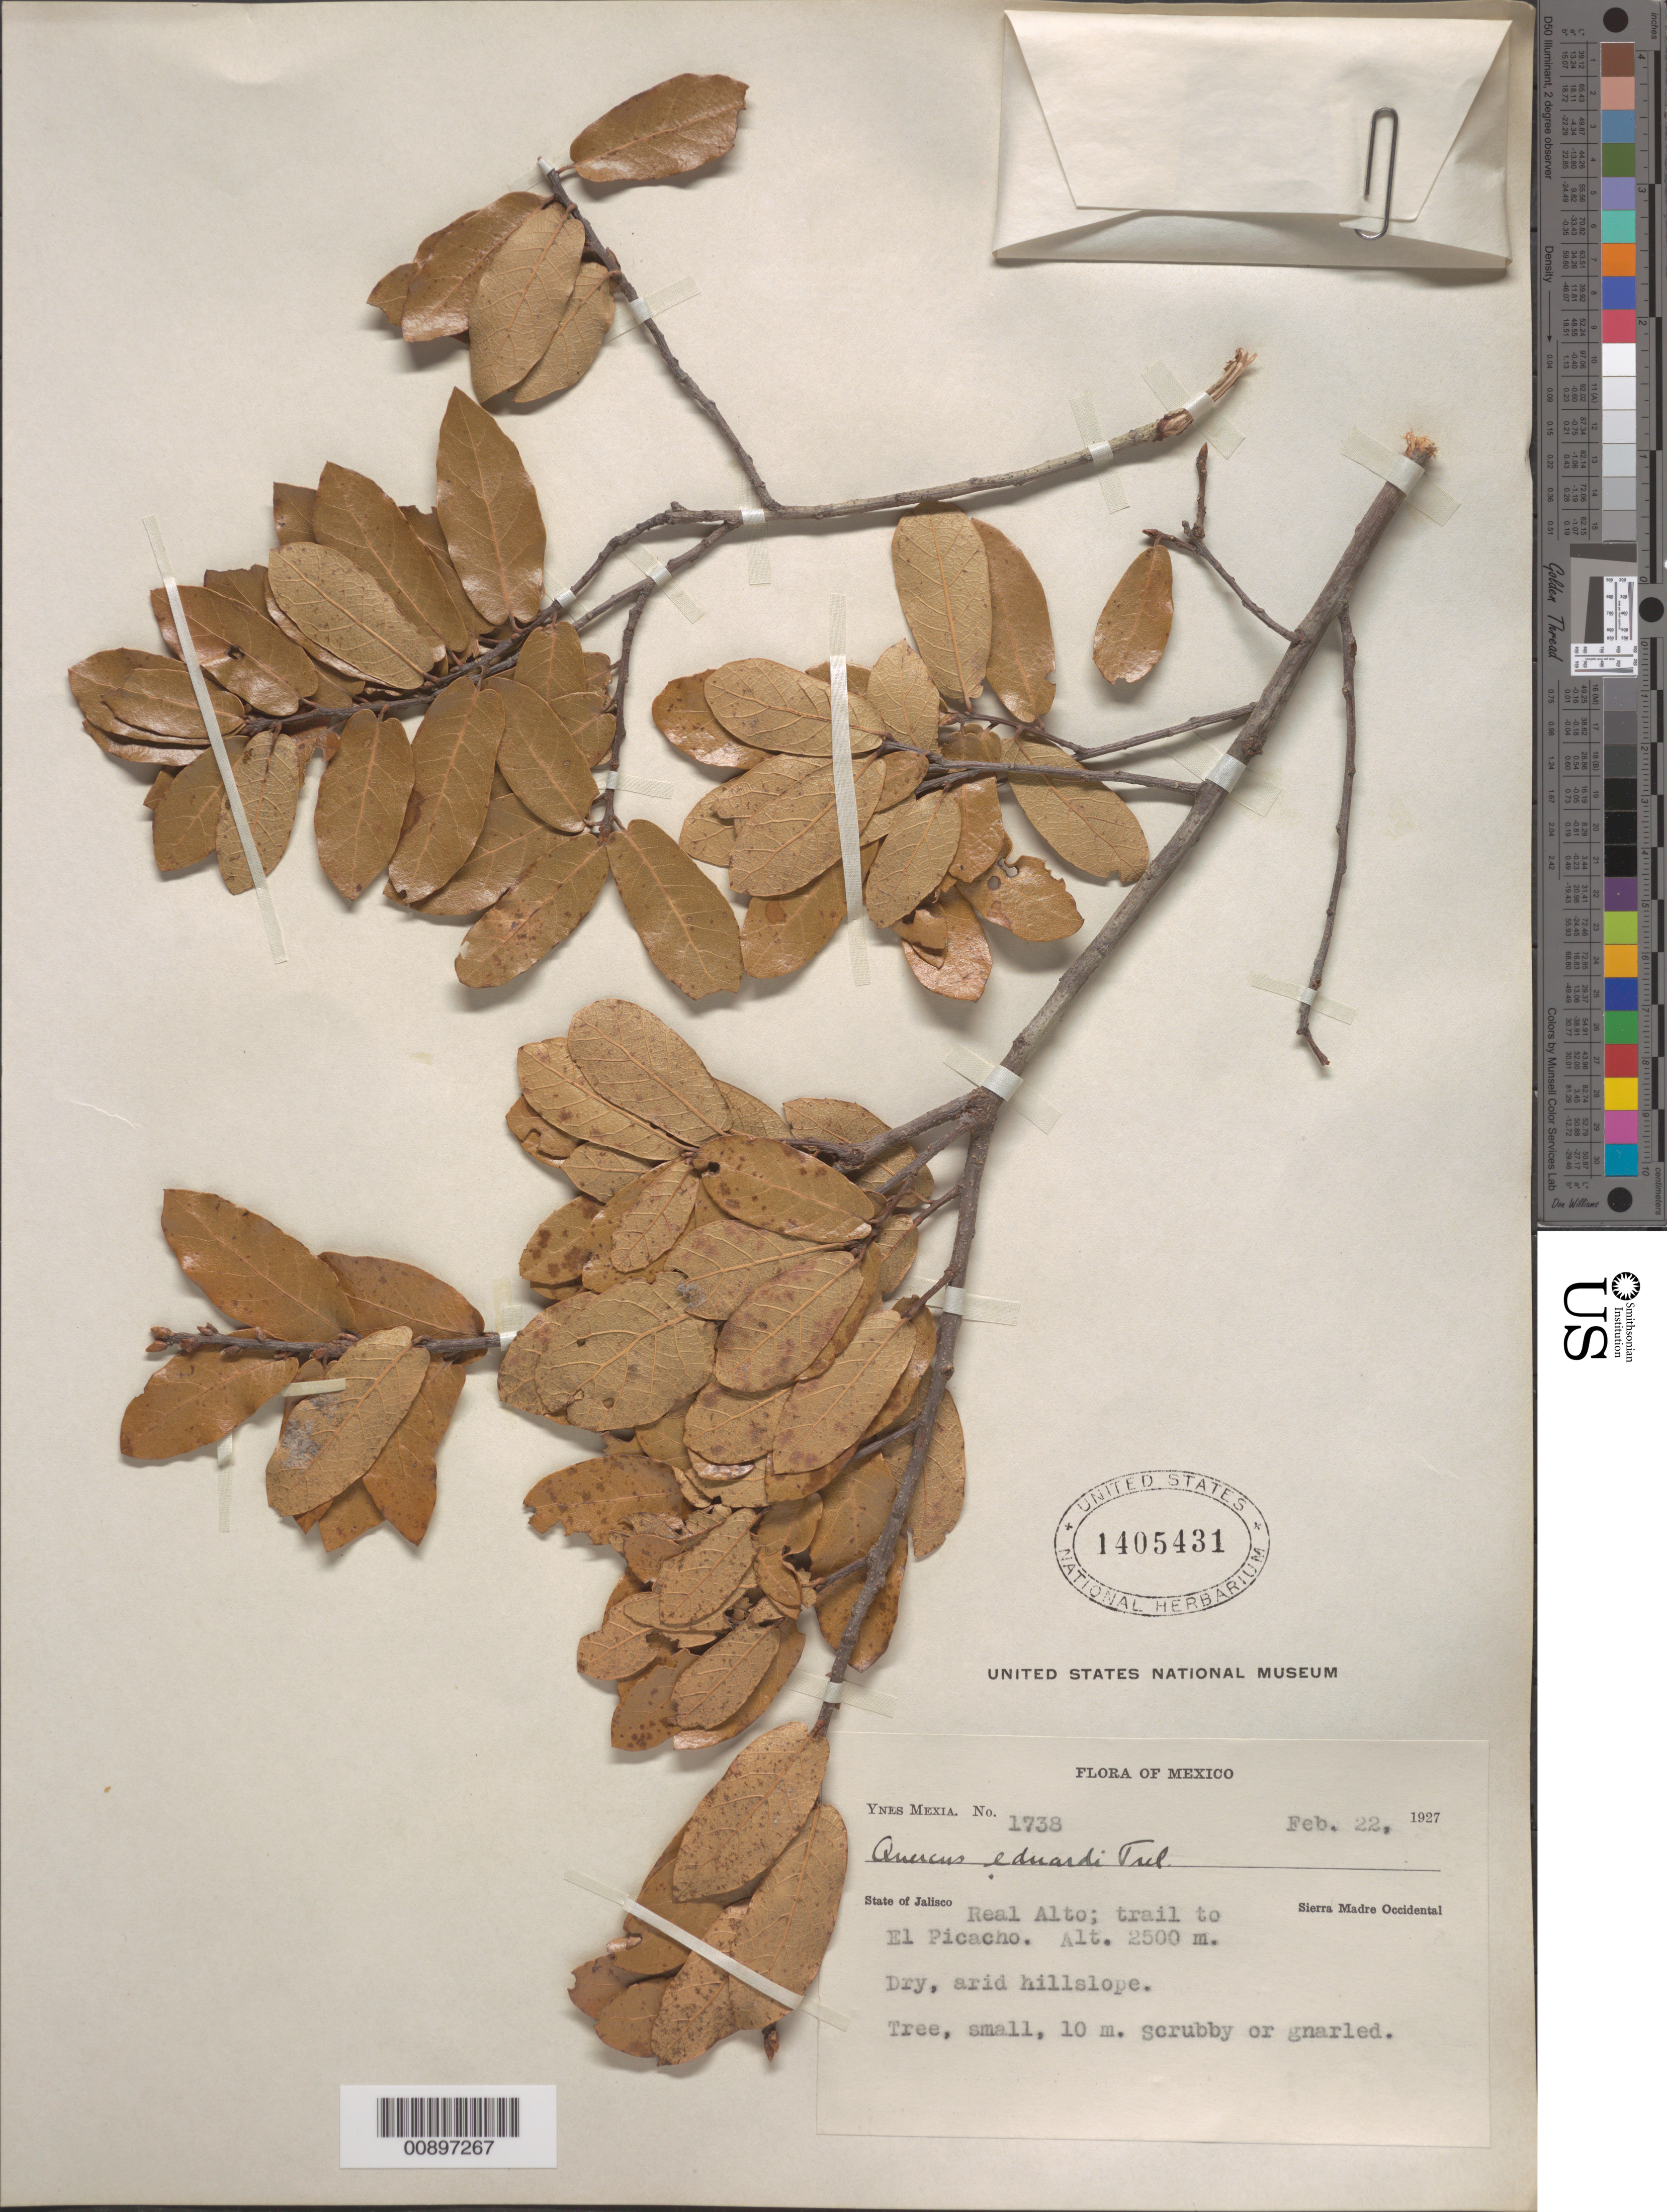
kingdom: Plantae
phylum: Tracheophyta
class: Magnoliopsida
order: Fagales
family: Fagaceae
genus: Quercus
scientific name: Quercus eduardii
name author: Trel.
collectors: Y. Mexia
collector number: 1738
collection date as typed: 22 Feb 1927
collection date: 1927-02-22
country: Mexico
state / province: Jalisco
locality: State of Jalisco. Real Alto; trail to El Picacho. Sierra Madre Occidental.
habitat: Dry, arid hillslope.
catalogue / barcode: US 1405431